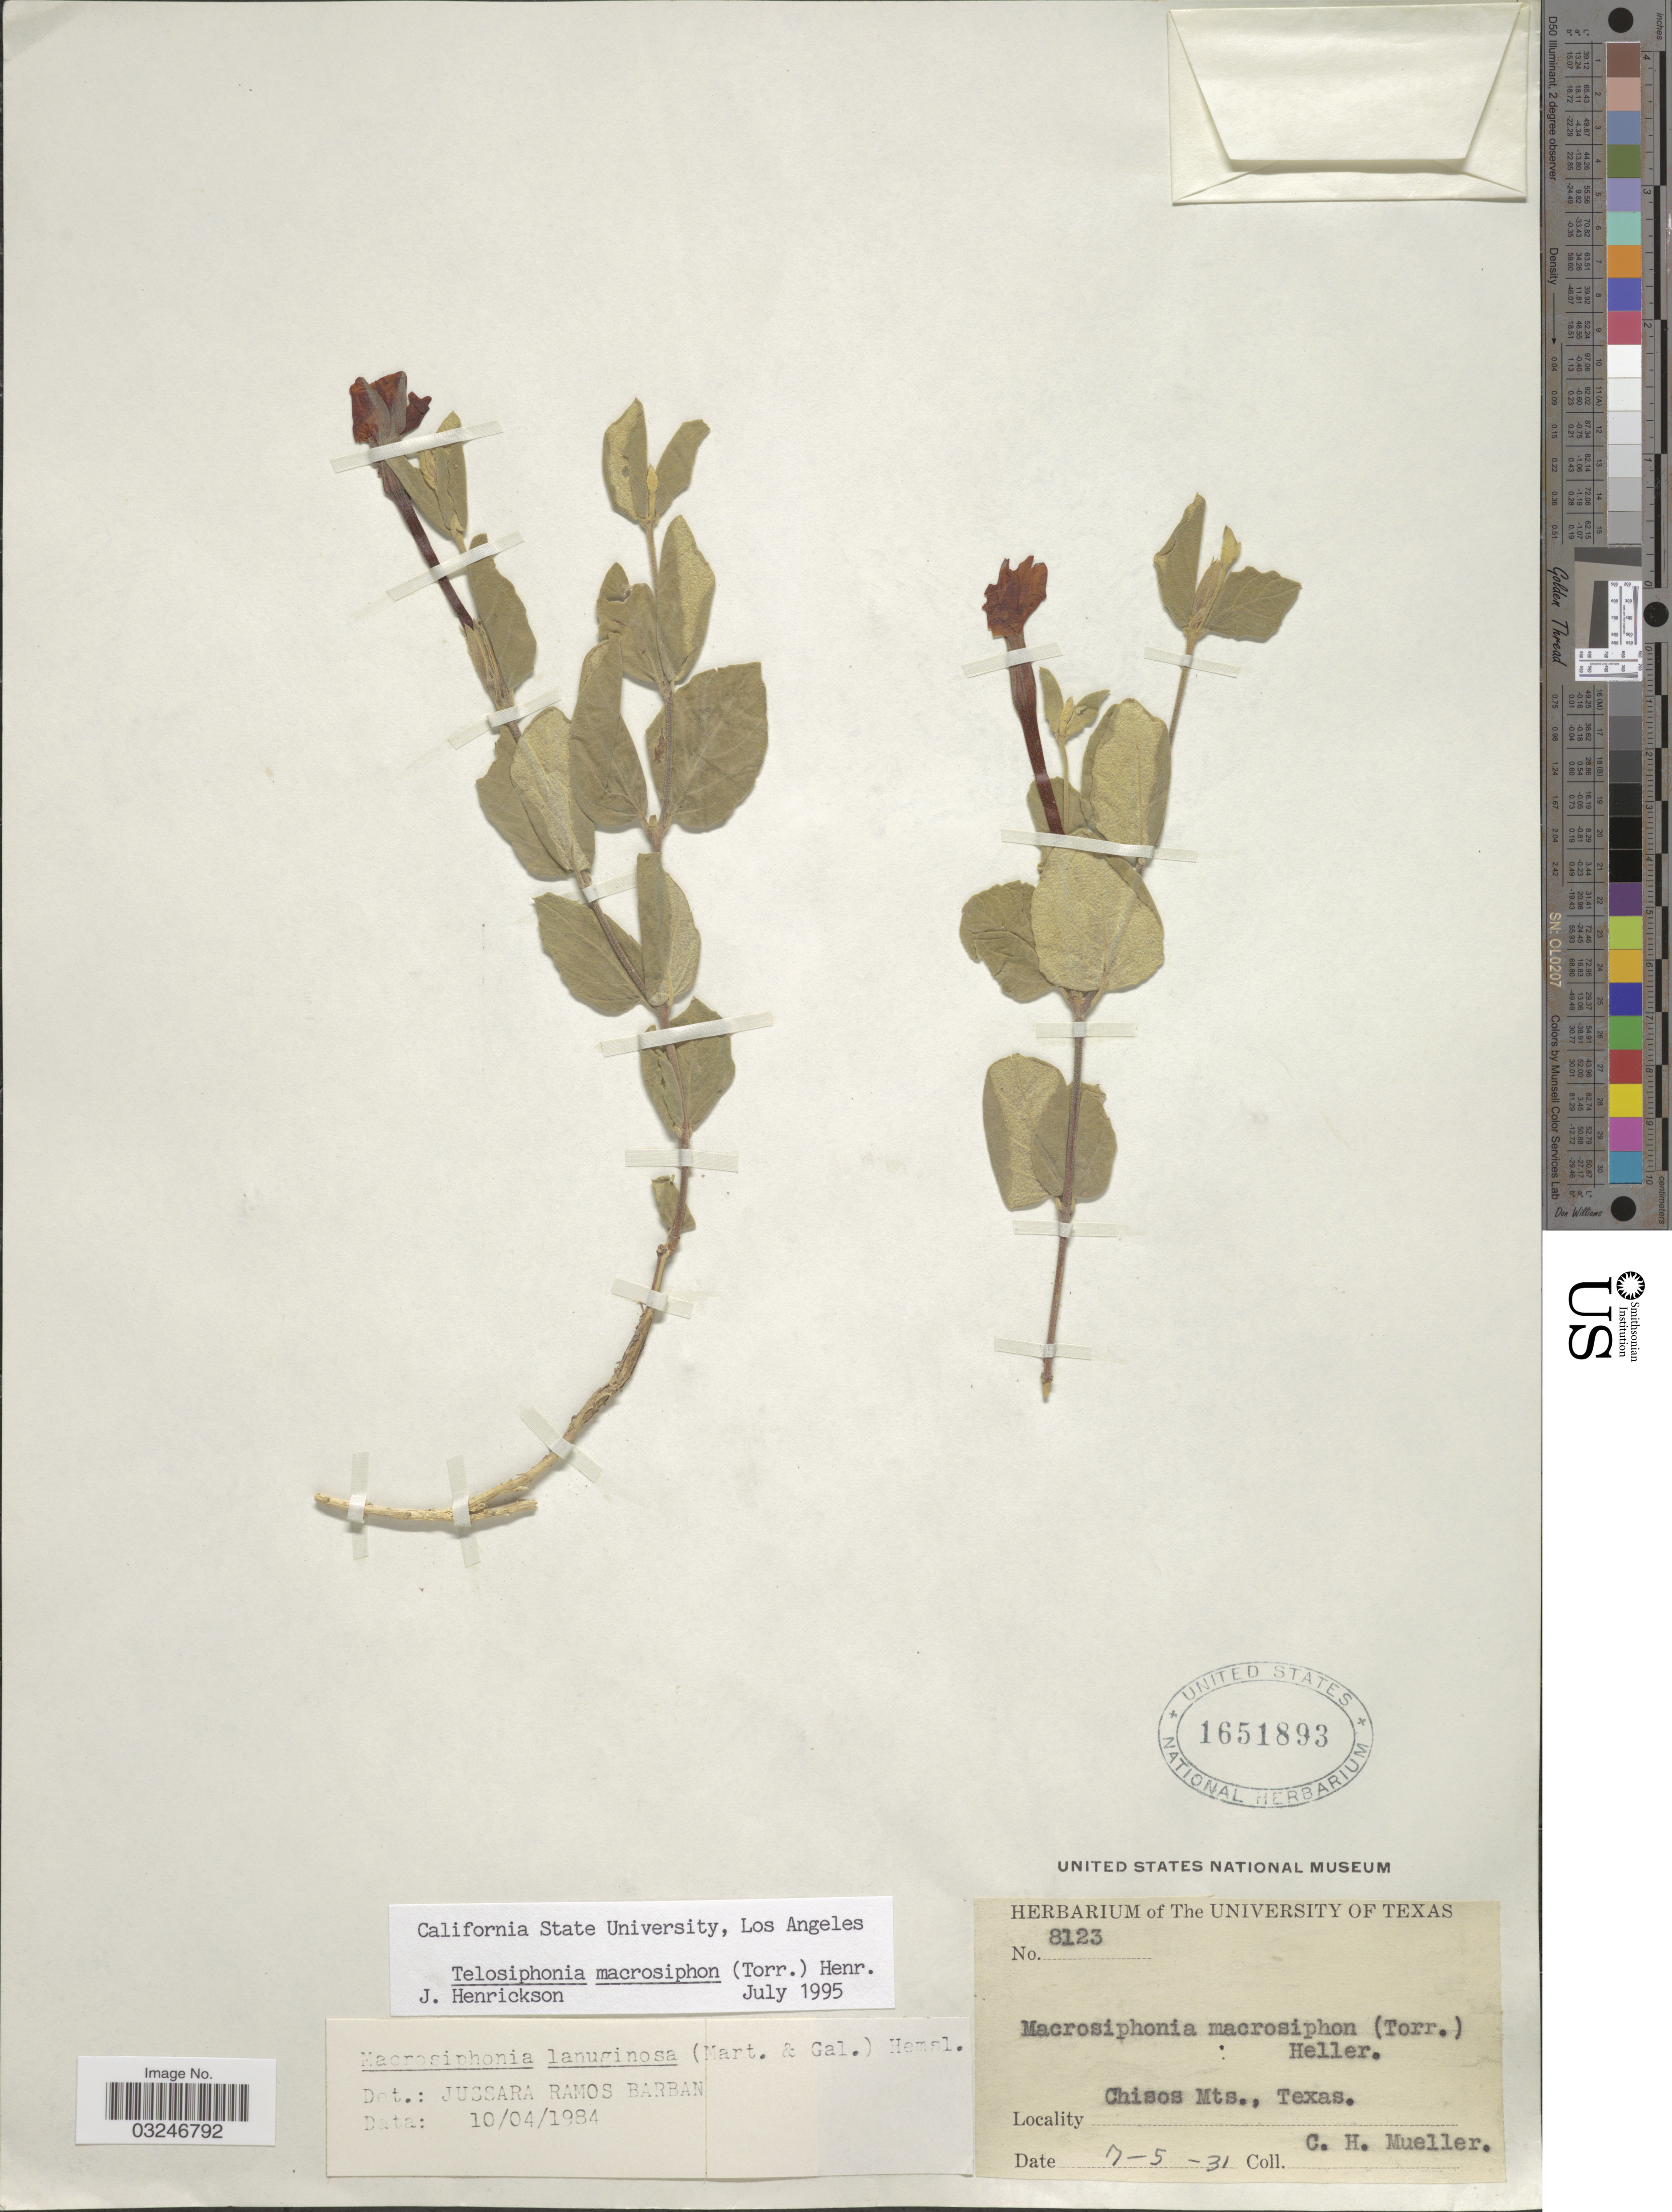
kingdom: Plantae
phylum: Tracheophyta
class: Magnoliopsida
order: Gentianales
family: Apocynaceae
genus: Telosiphonia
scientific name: Telosiphonia macrosiphon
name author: (Torr.) Henrickson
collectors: C. H. Mueller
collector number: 8123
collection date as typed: Transcribed d/m/y: 5/7/31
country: United States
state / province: Texas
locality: Chisos Mts.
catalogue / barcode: US 1651893